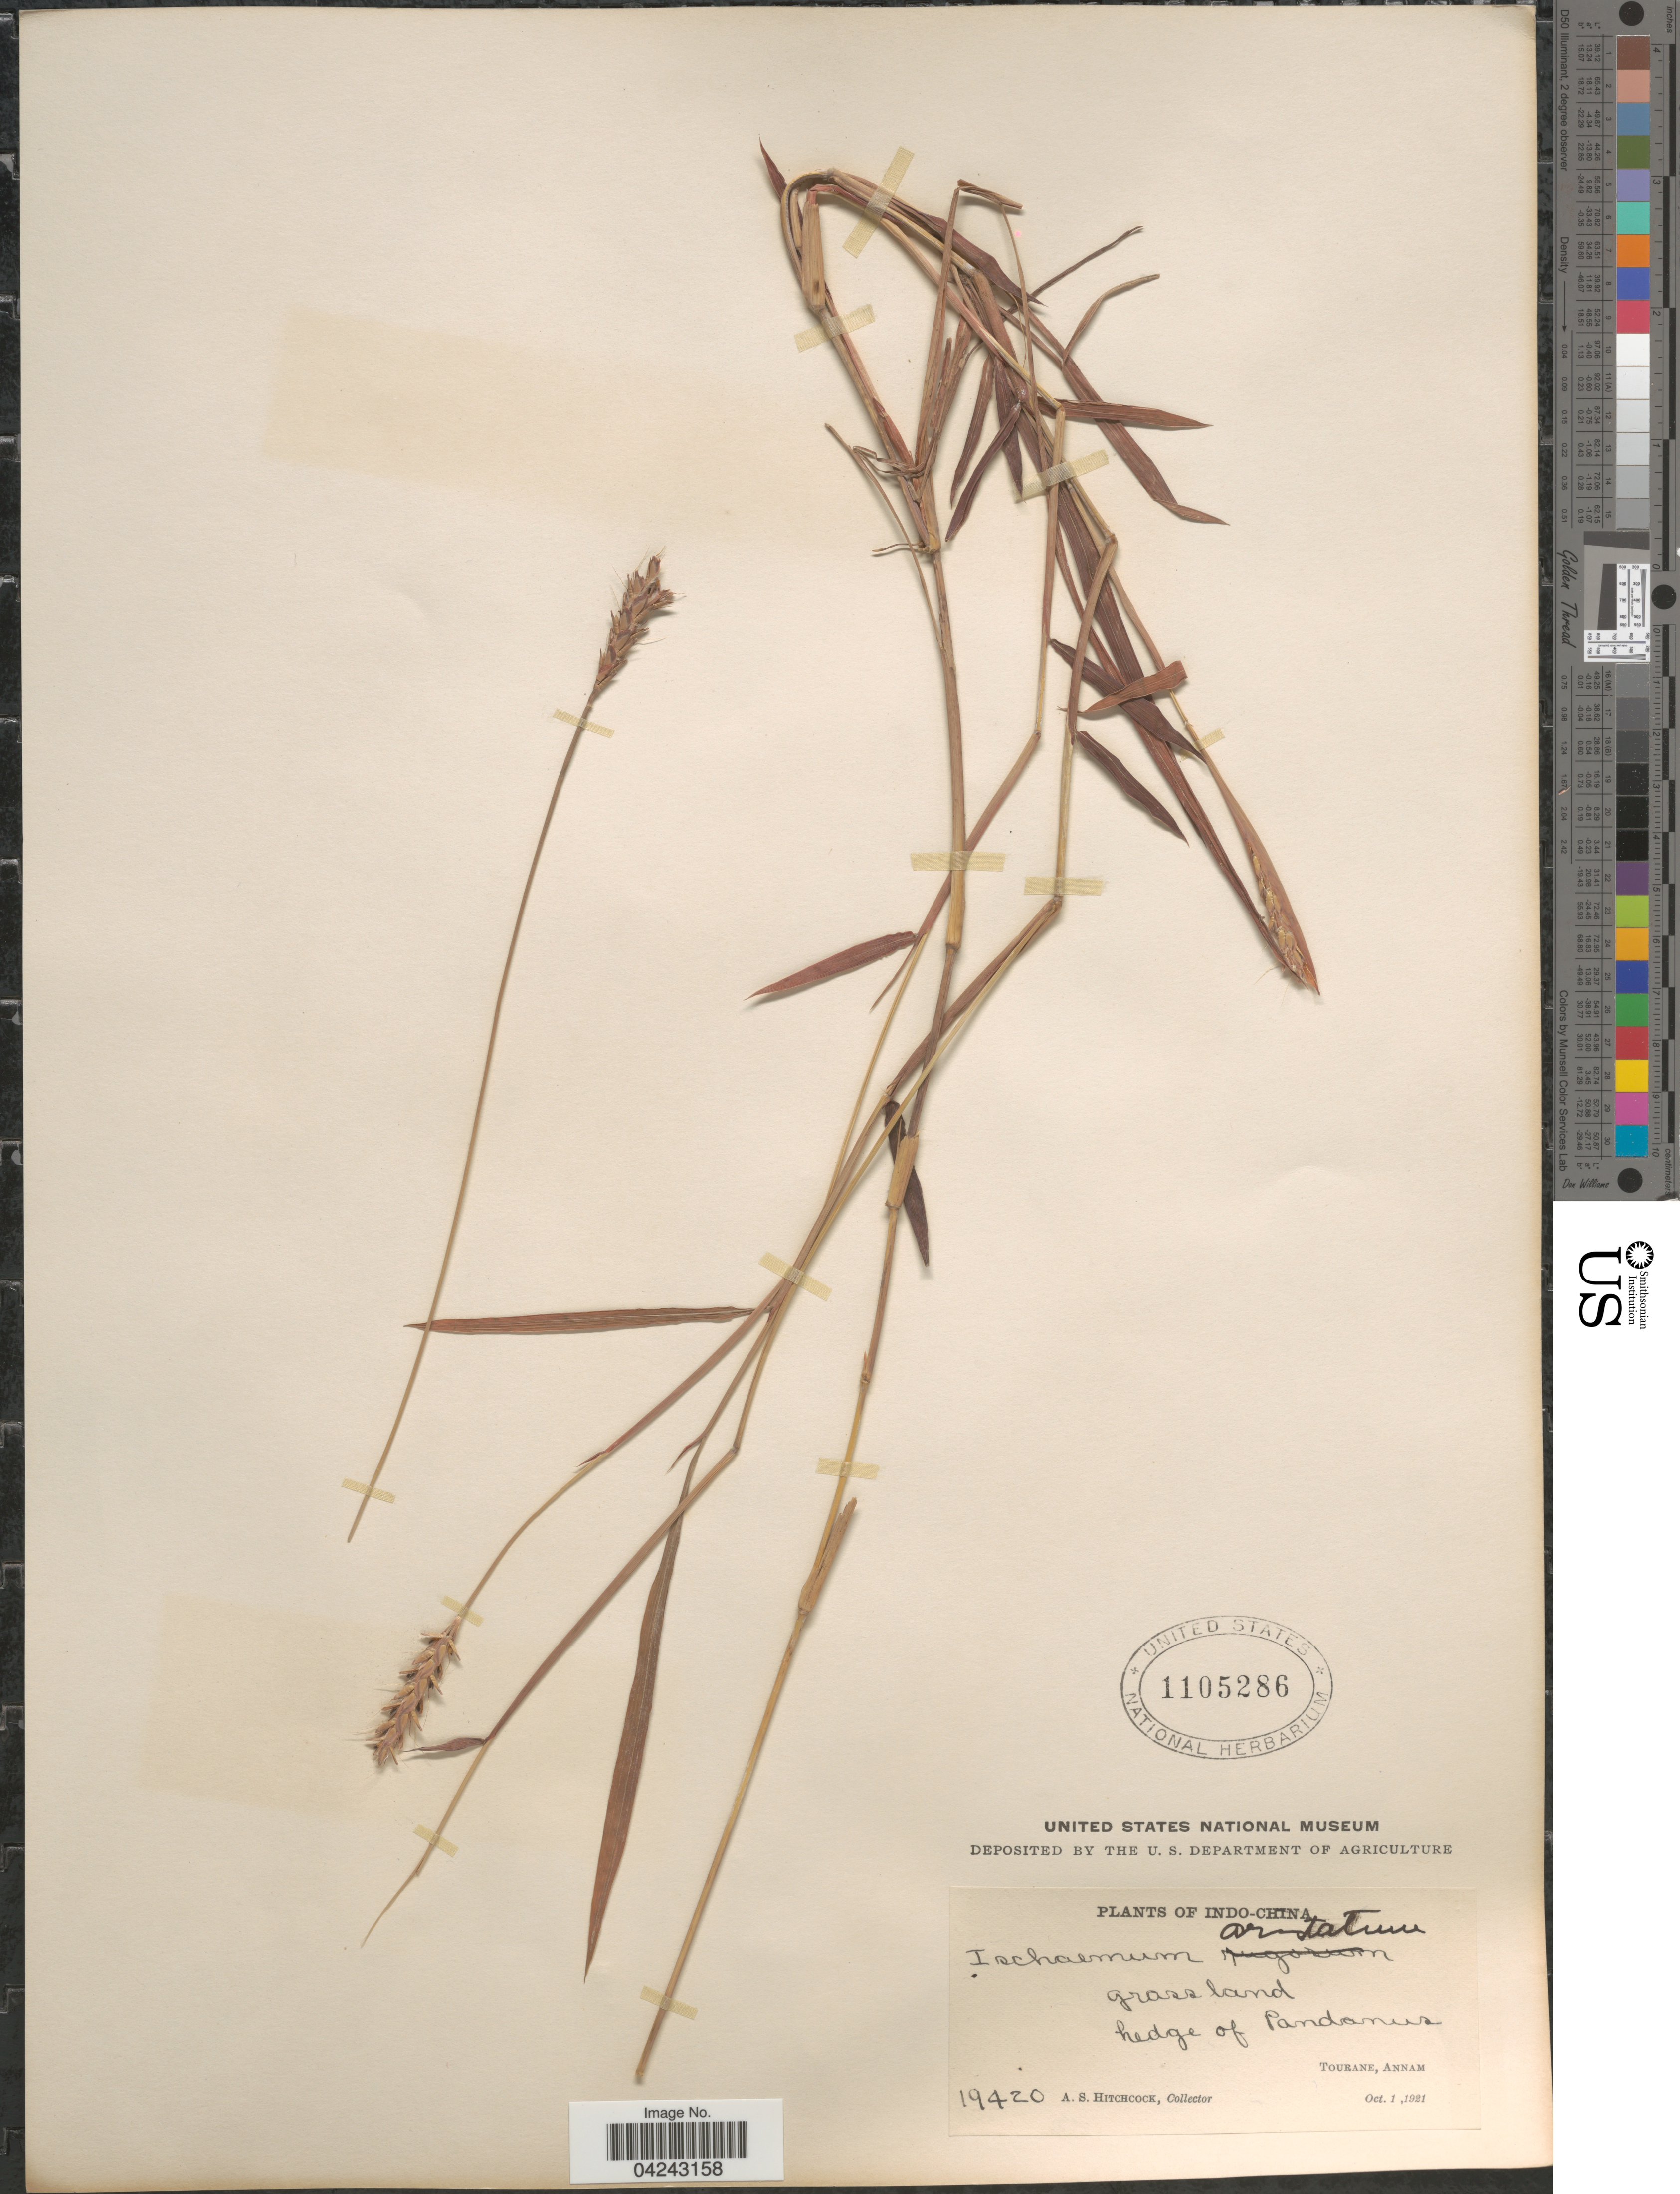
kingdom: Plantae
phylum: Tracheophyta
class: Liliopsida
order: Poales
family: Poaceae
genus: Ischaemum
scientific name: Ischaemum aristatum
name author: L.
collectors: A. S. Hitchcock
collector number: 19420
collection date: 1921-10-01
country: Vietnam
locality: Tourane, Annam.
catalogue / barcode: US 1105286